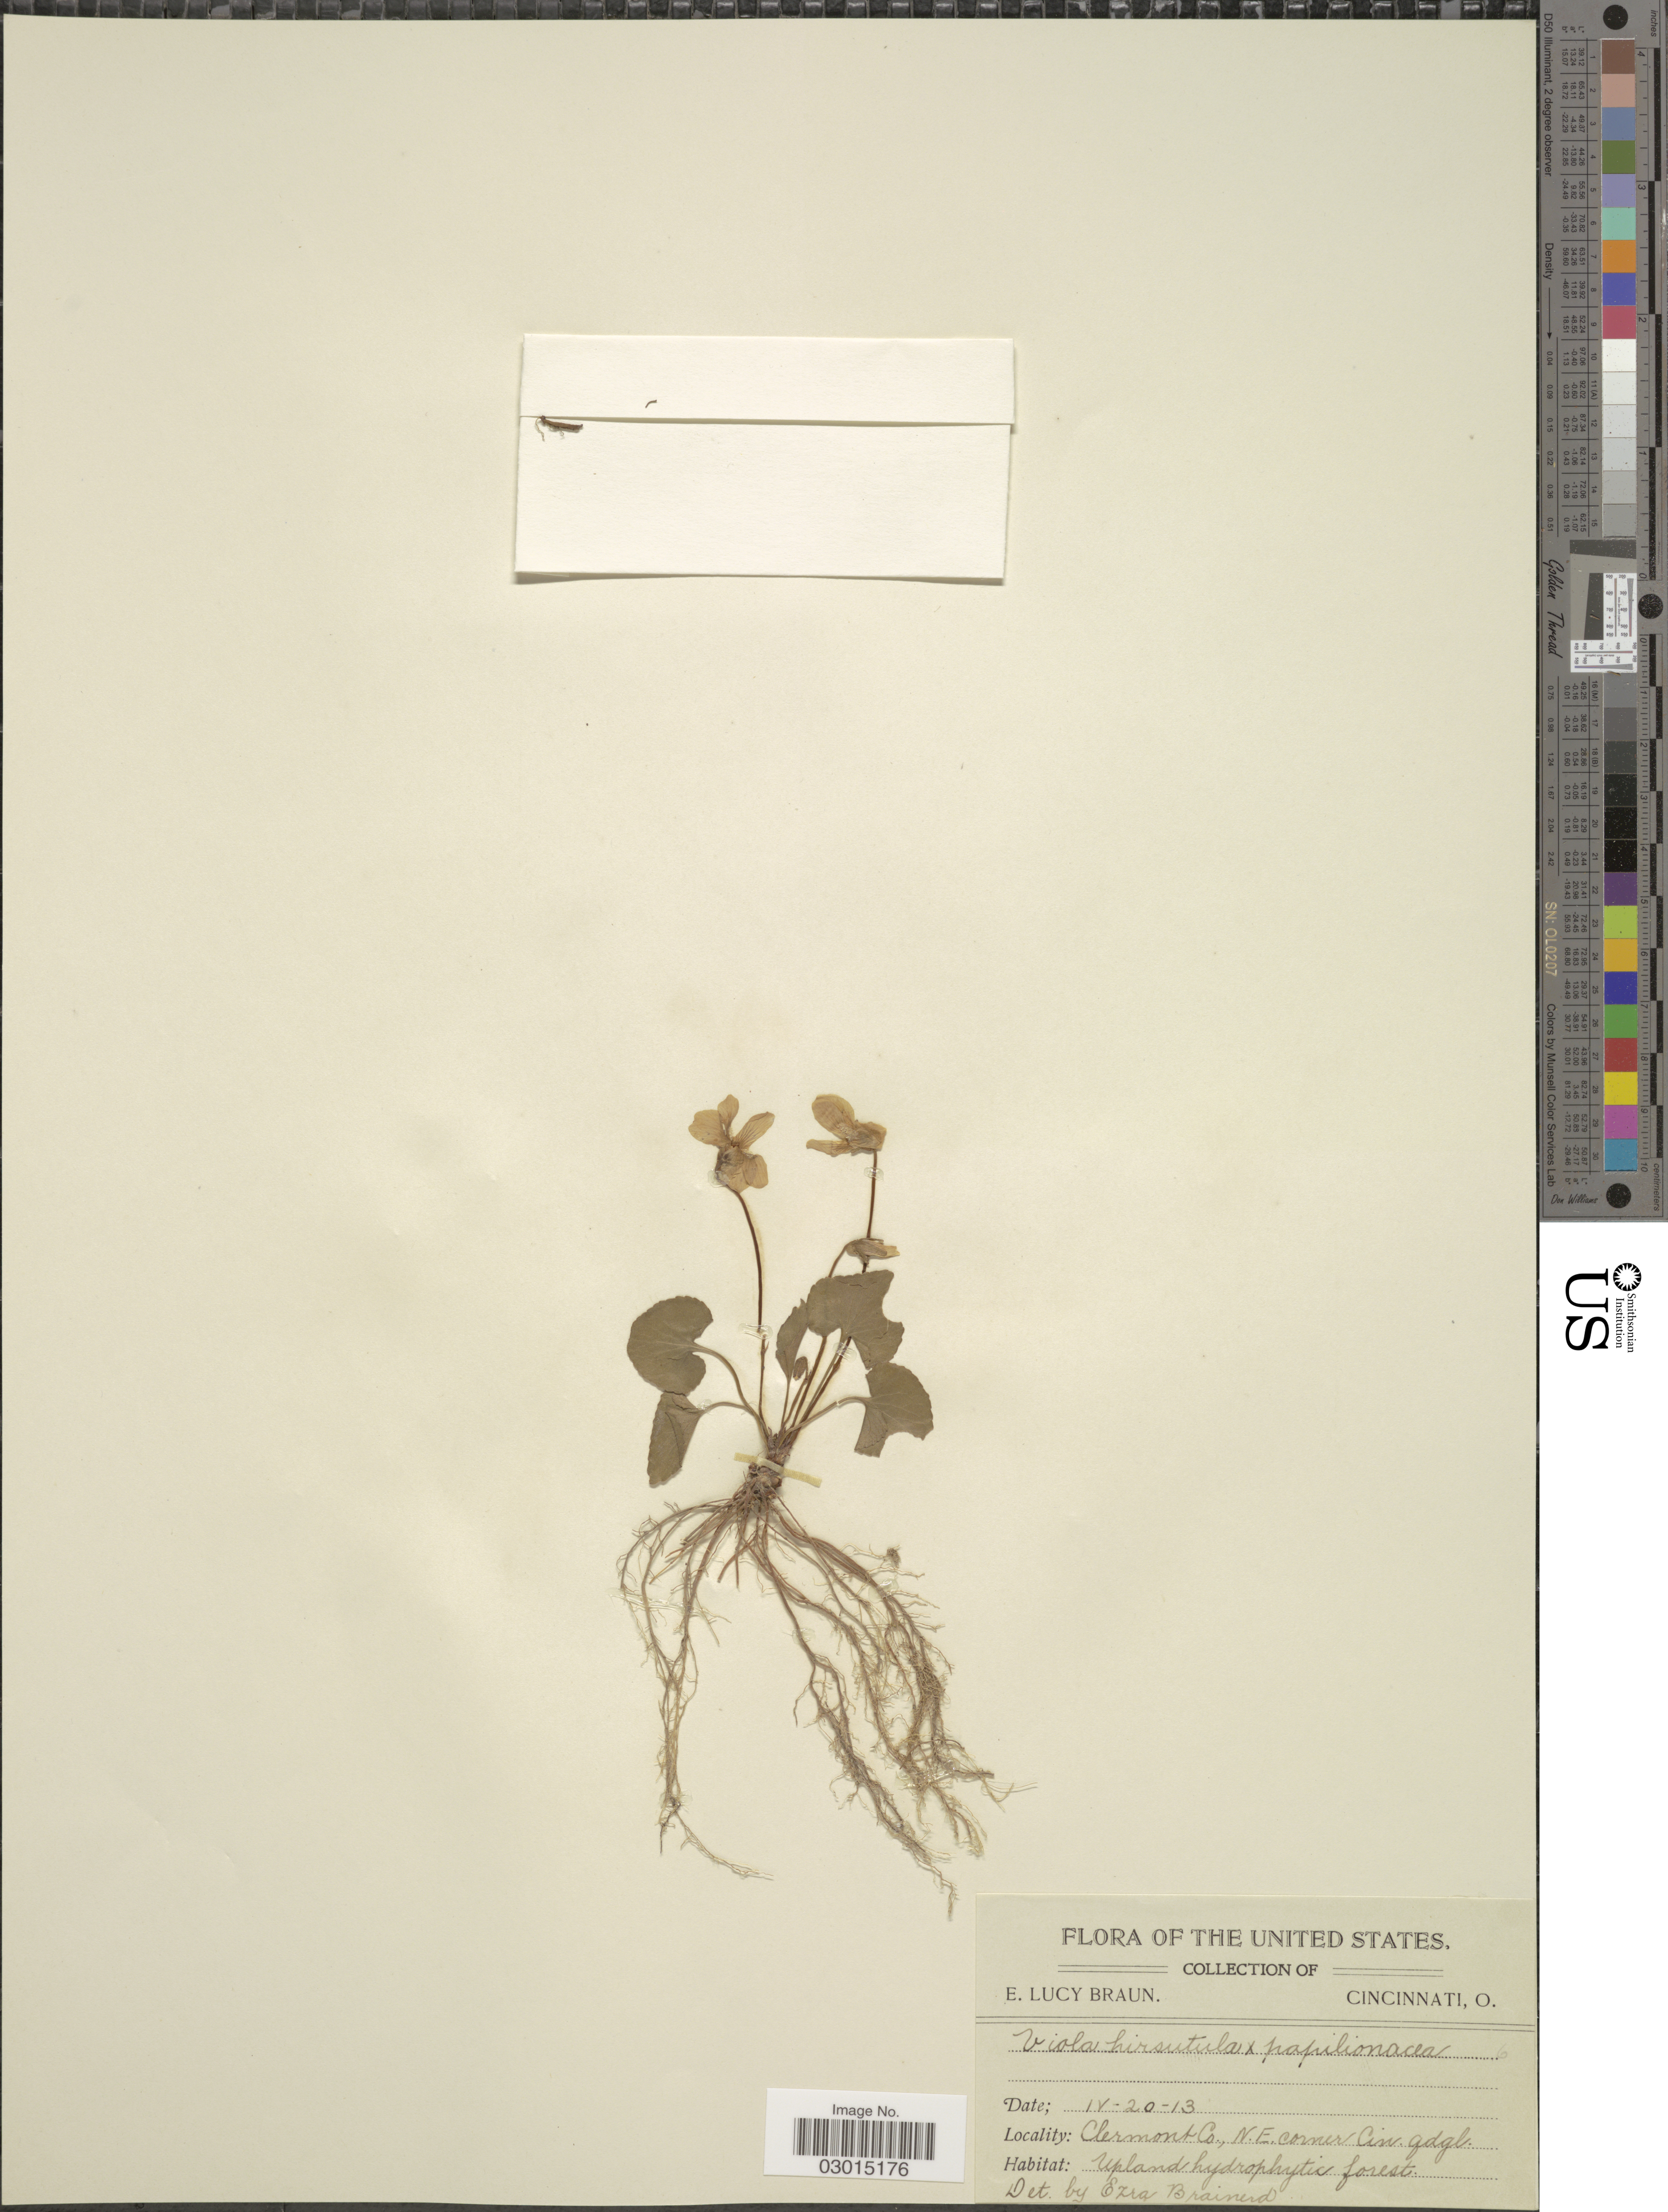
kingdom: Plantae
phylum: Tracheophyta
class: Magnoliopsida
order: Malpighiales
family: Violaceae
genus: Viola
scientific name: Viola hirsutula x V. papilionacea Pursh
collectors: E. L. Braun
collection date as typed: Transcribed d/m/y: 20/4/13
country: United States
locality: Clermont Co., N.E. corner Cin. qdgl.